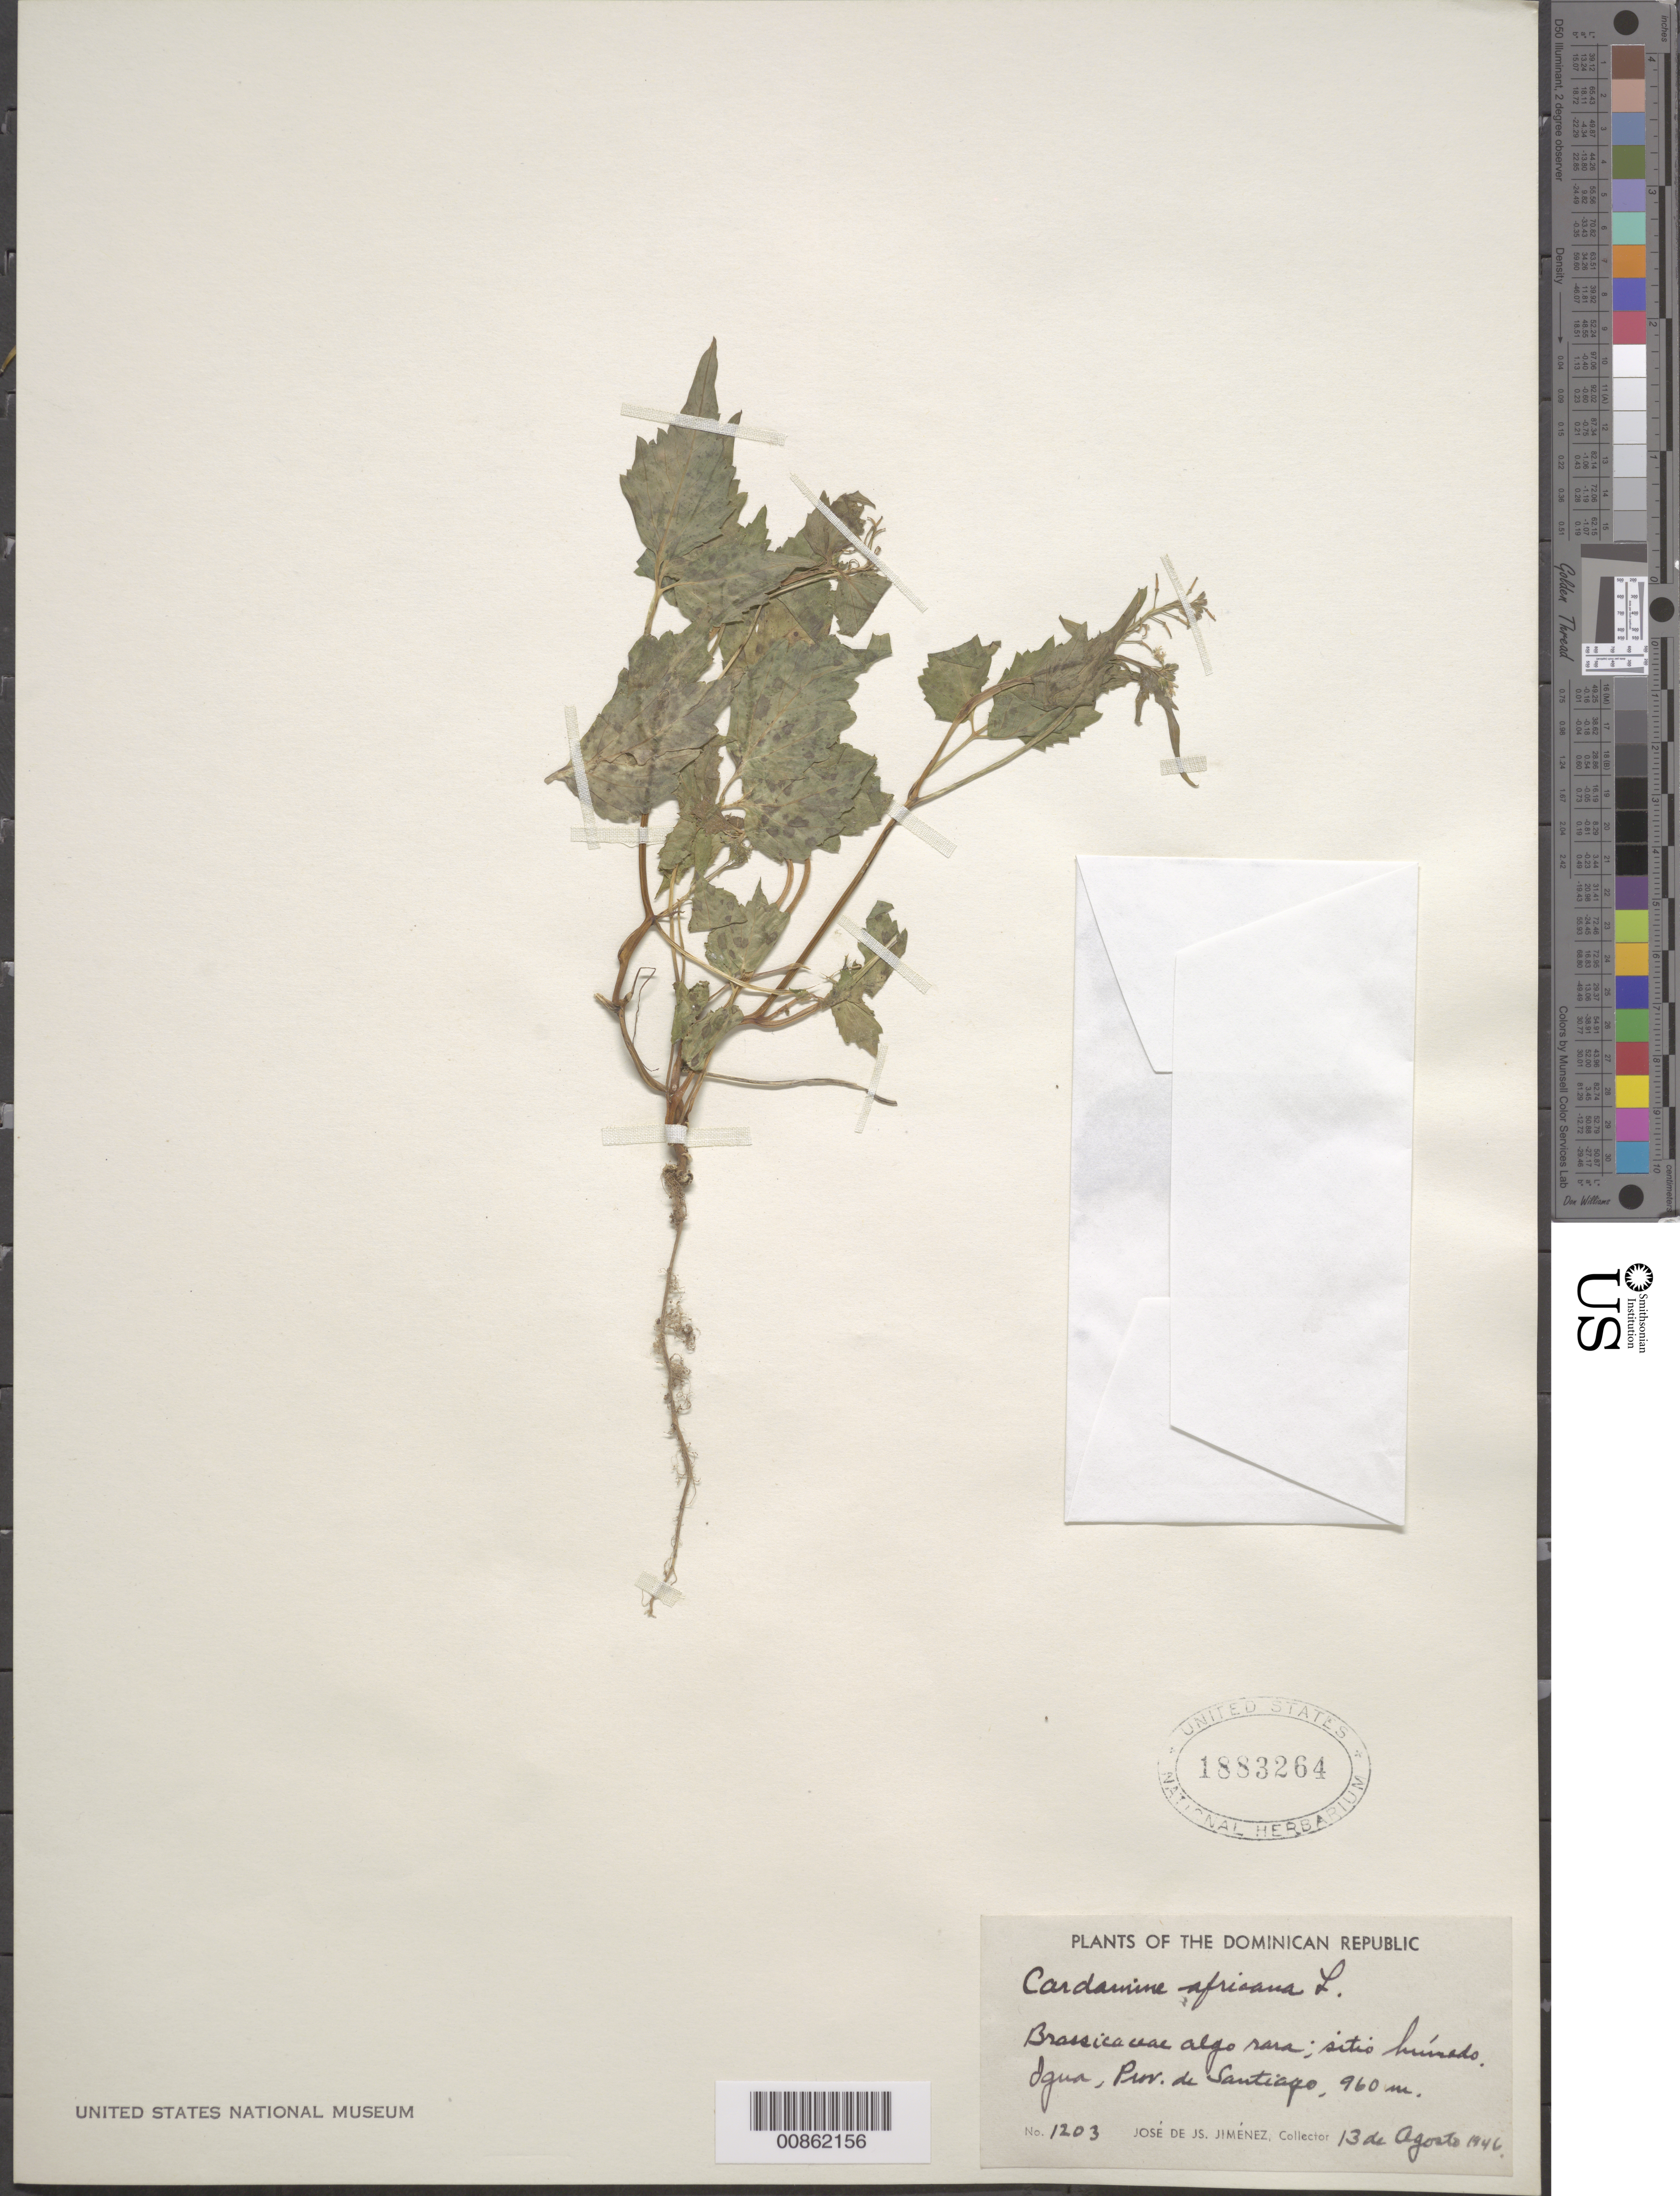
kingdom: Plantae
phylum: Tracheophyta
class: Magnoliopsida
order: Brassicales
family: Brassicaceae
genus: Cardamine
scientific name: Cardamine africana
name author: L.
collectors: J. J. Jiménez Almonte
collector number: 1203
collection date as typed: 13 Aug 1946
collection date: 1946-08-13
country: Dominican Republic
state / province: Santiago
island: Hispaniola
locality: Igua.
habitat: Sitio húmedo.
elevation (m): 960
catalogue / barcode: US 1883264